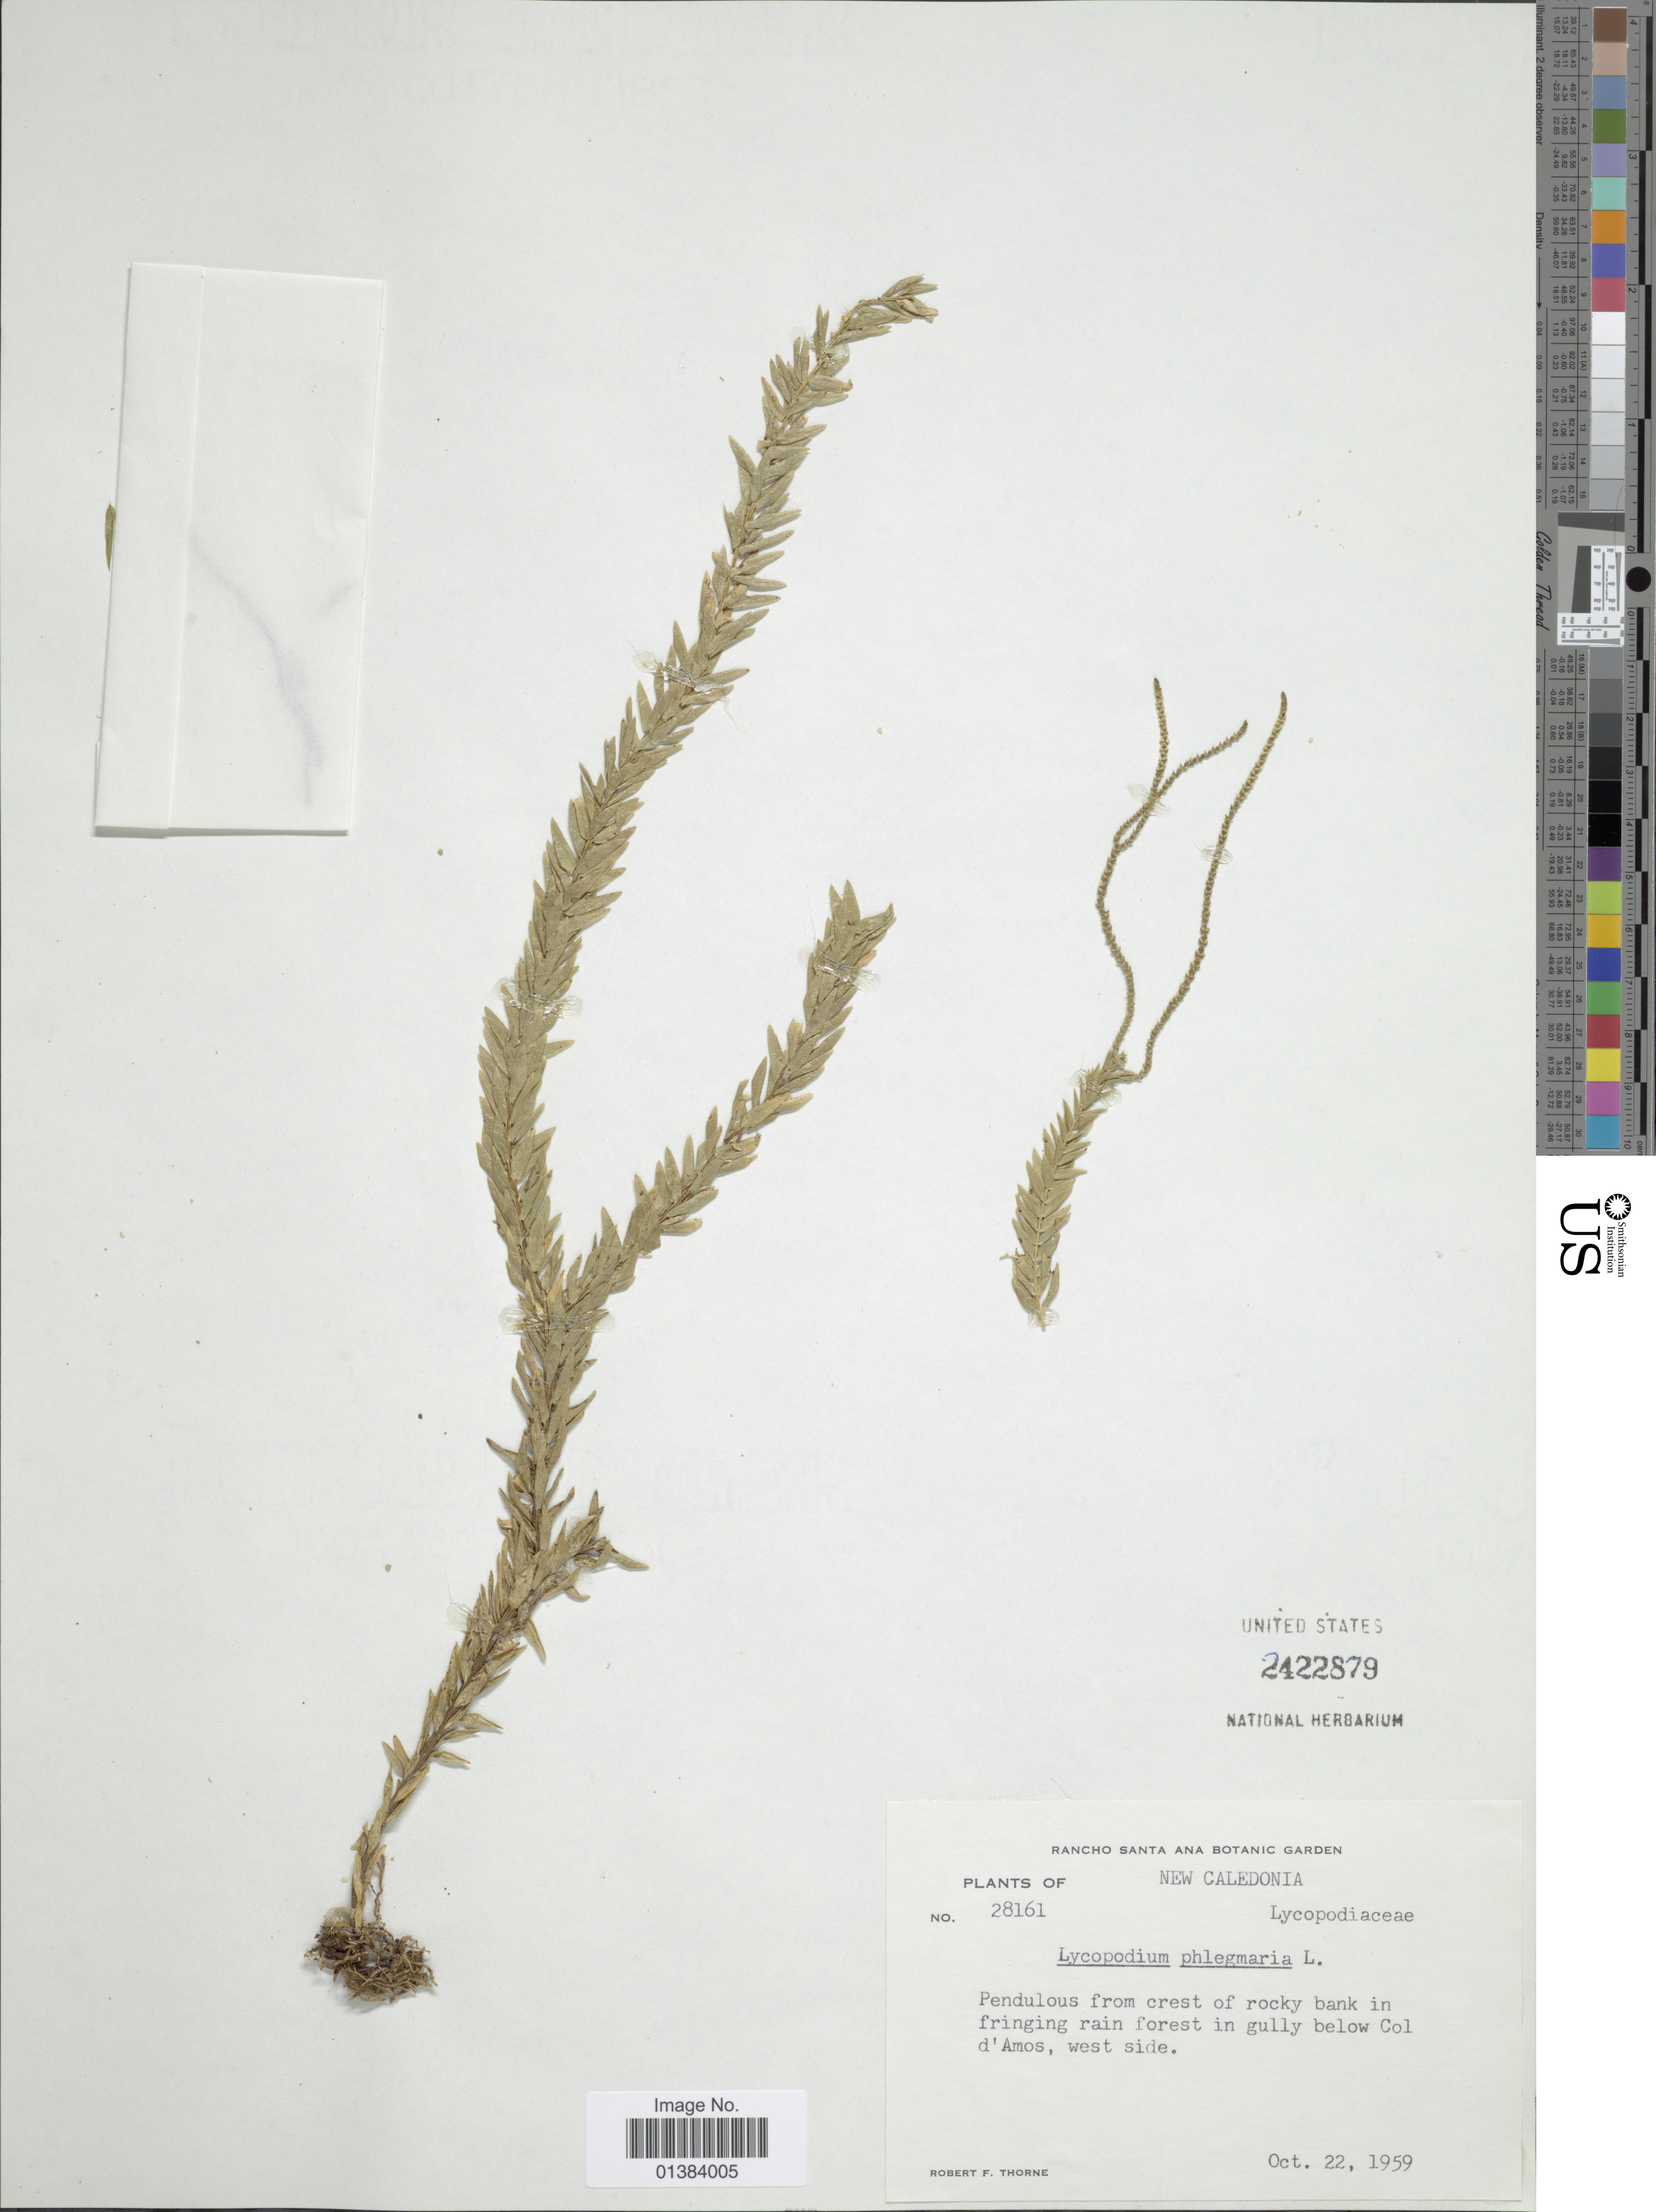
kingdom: Plantae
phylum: Tracheophyta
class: Lycopodiopsida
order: Lycopodiales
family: Lycopodiaceae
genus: Phlegmariurus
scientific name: Phlegmariurus mirabilis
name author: (Willd.) A. R. Field & Testo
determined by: Field, A. R.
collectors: R. F. Thorne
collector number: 28161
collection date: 1959-10-22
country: New Caledonia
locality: Pendulous from crest of rocky bank in fringing rain forest in gully below Col d' Amos, west side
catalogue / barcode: US 2422879